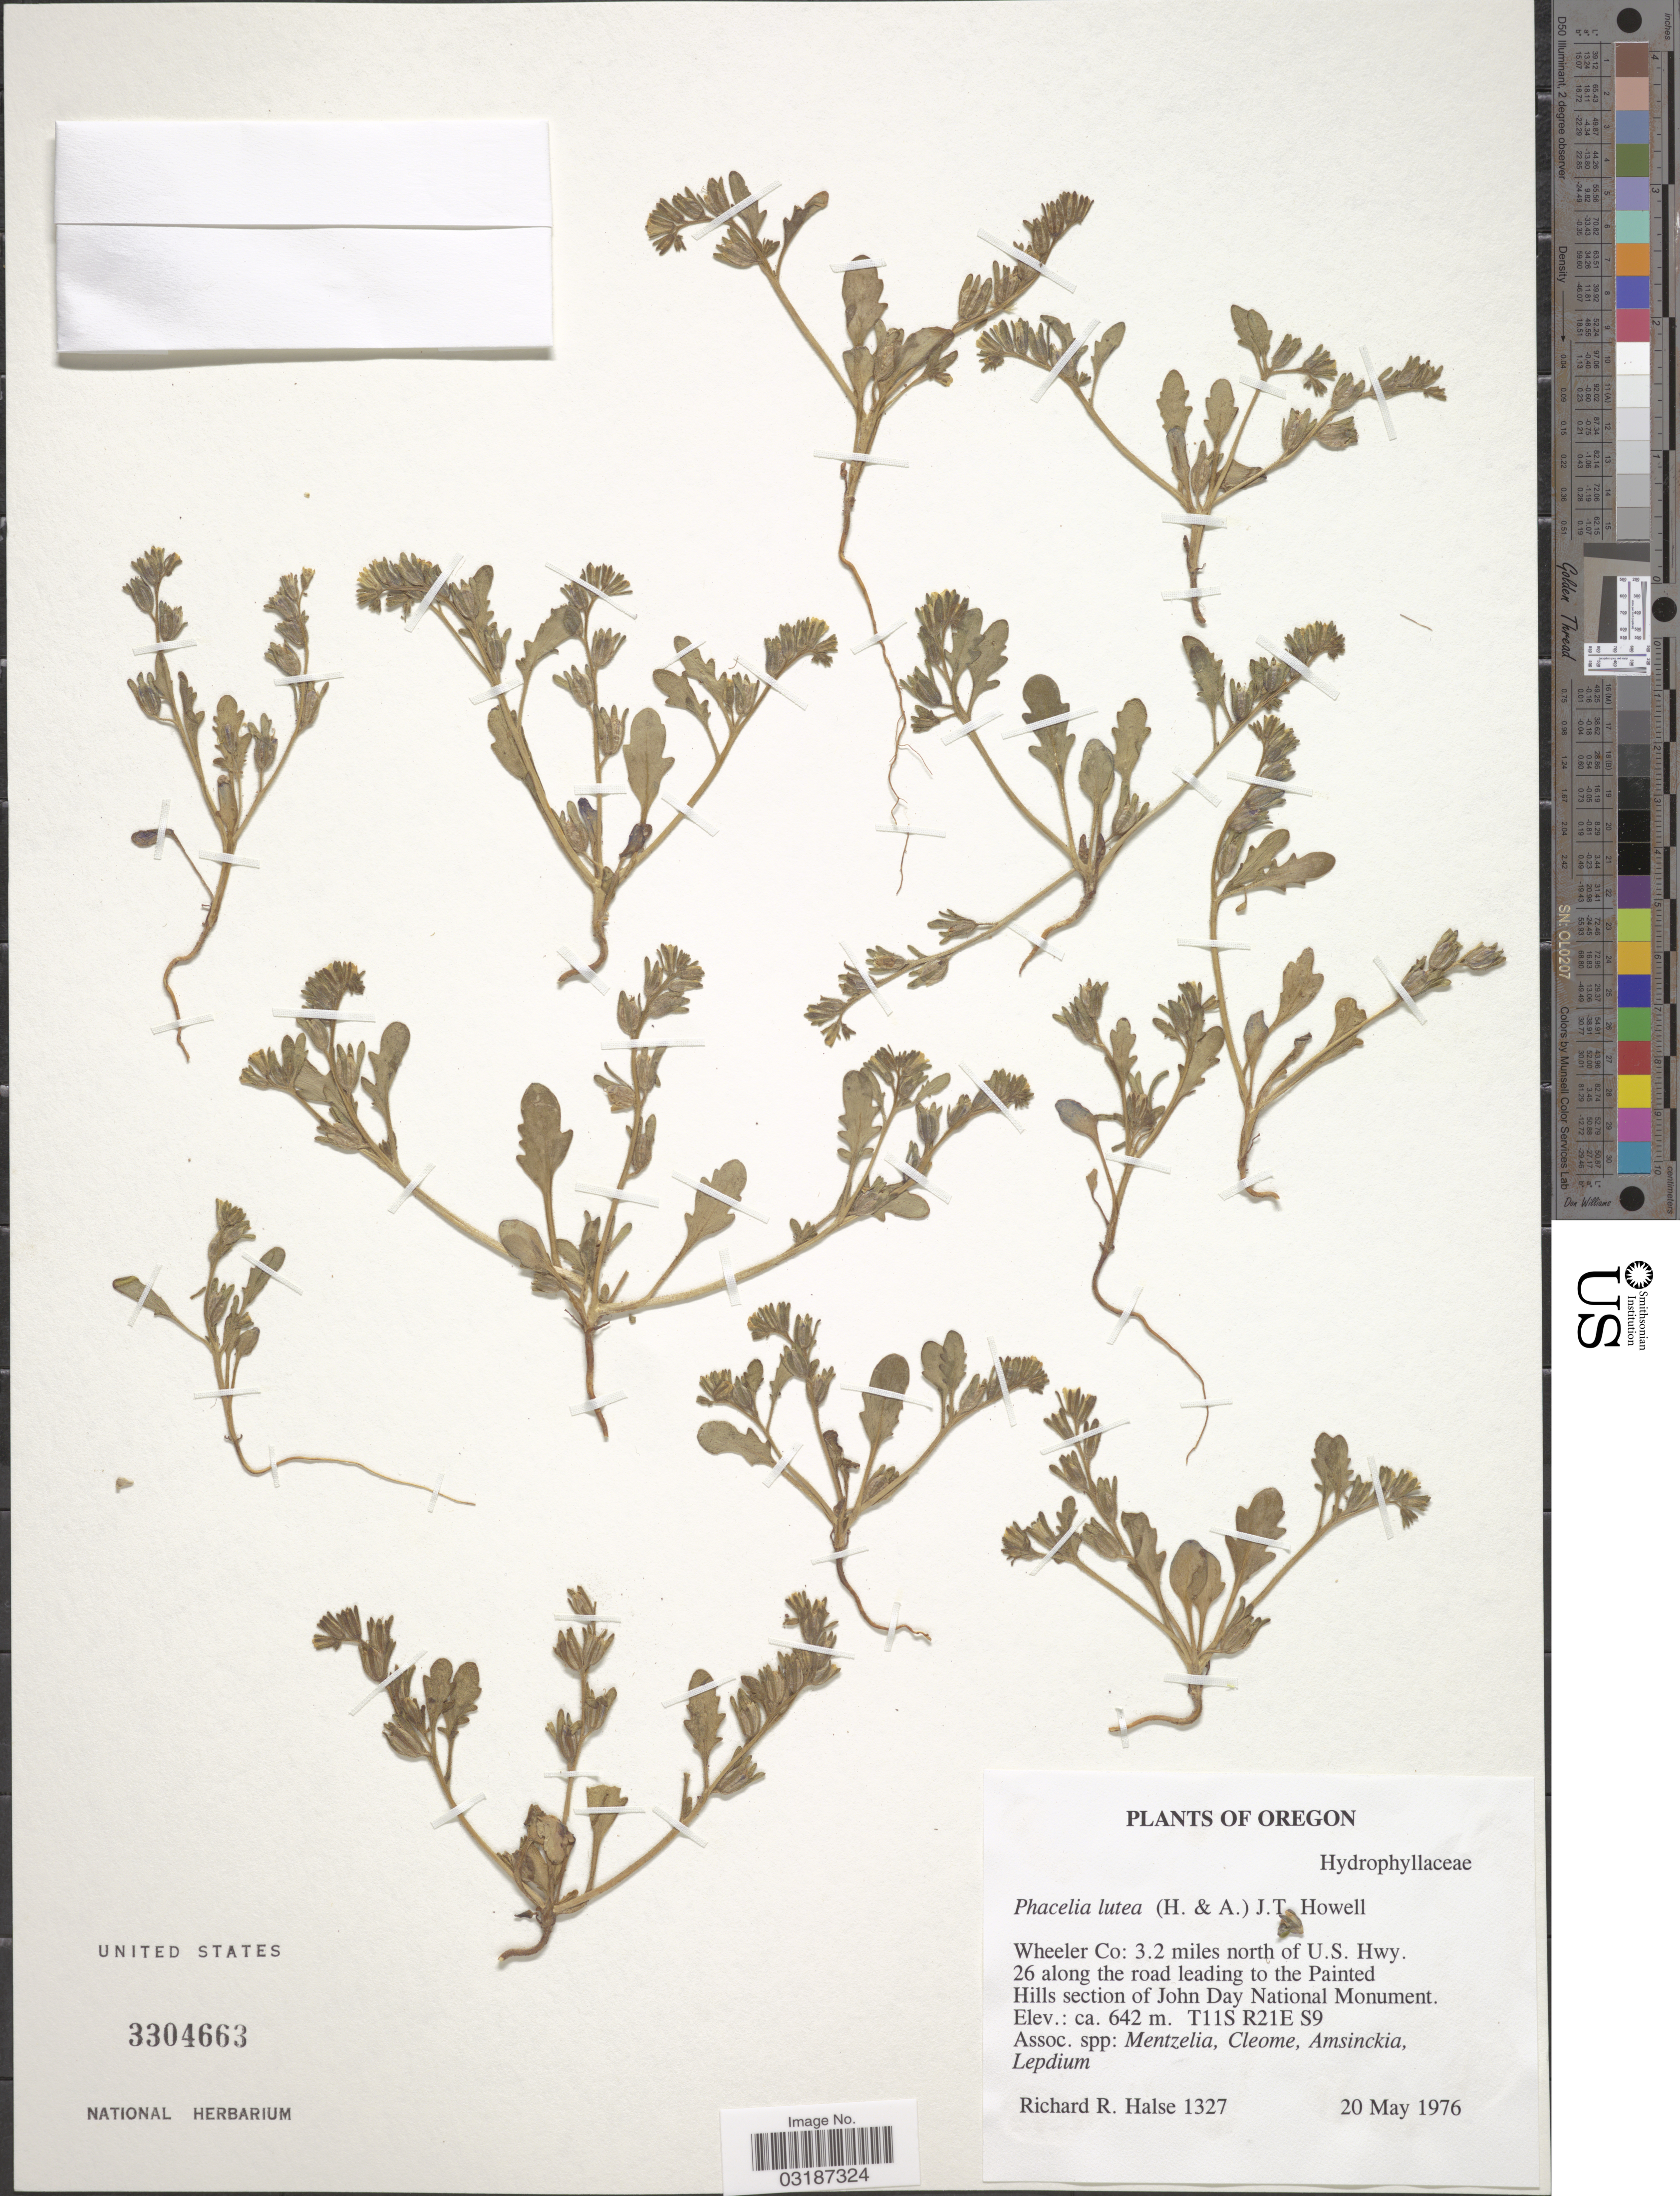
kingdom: Plantae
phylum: Tracheophyta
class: Magnoliopsida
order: Boraginales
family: Hydrophyllaceae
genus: Phacelia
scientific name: Phacelia lutea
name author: (Hook. & Arn.) J.T. Howell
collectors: R. Halse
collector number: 1327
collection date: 1976-05-20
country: United States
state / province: Oregon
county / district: Wheeler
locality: Wheeler Co.: 3.2 miles north of U.S. Hwy. 26 along the road leading to the Painted Hills section of John Day National Monument. T11S R21E S9.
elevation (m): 642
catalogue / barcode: US 3304663